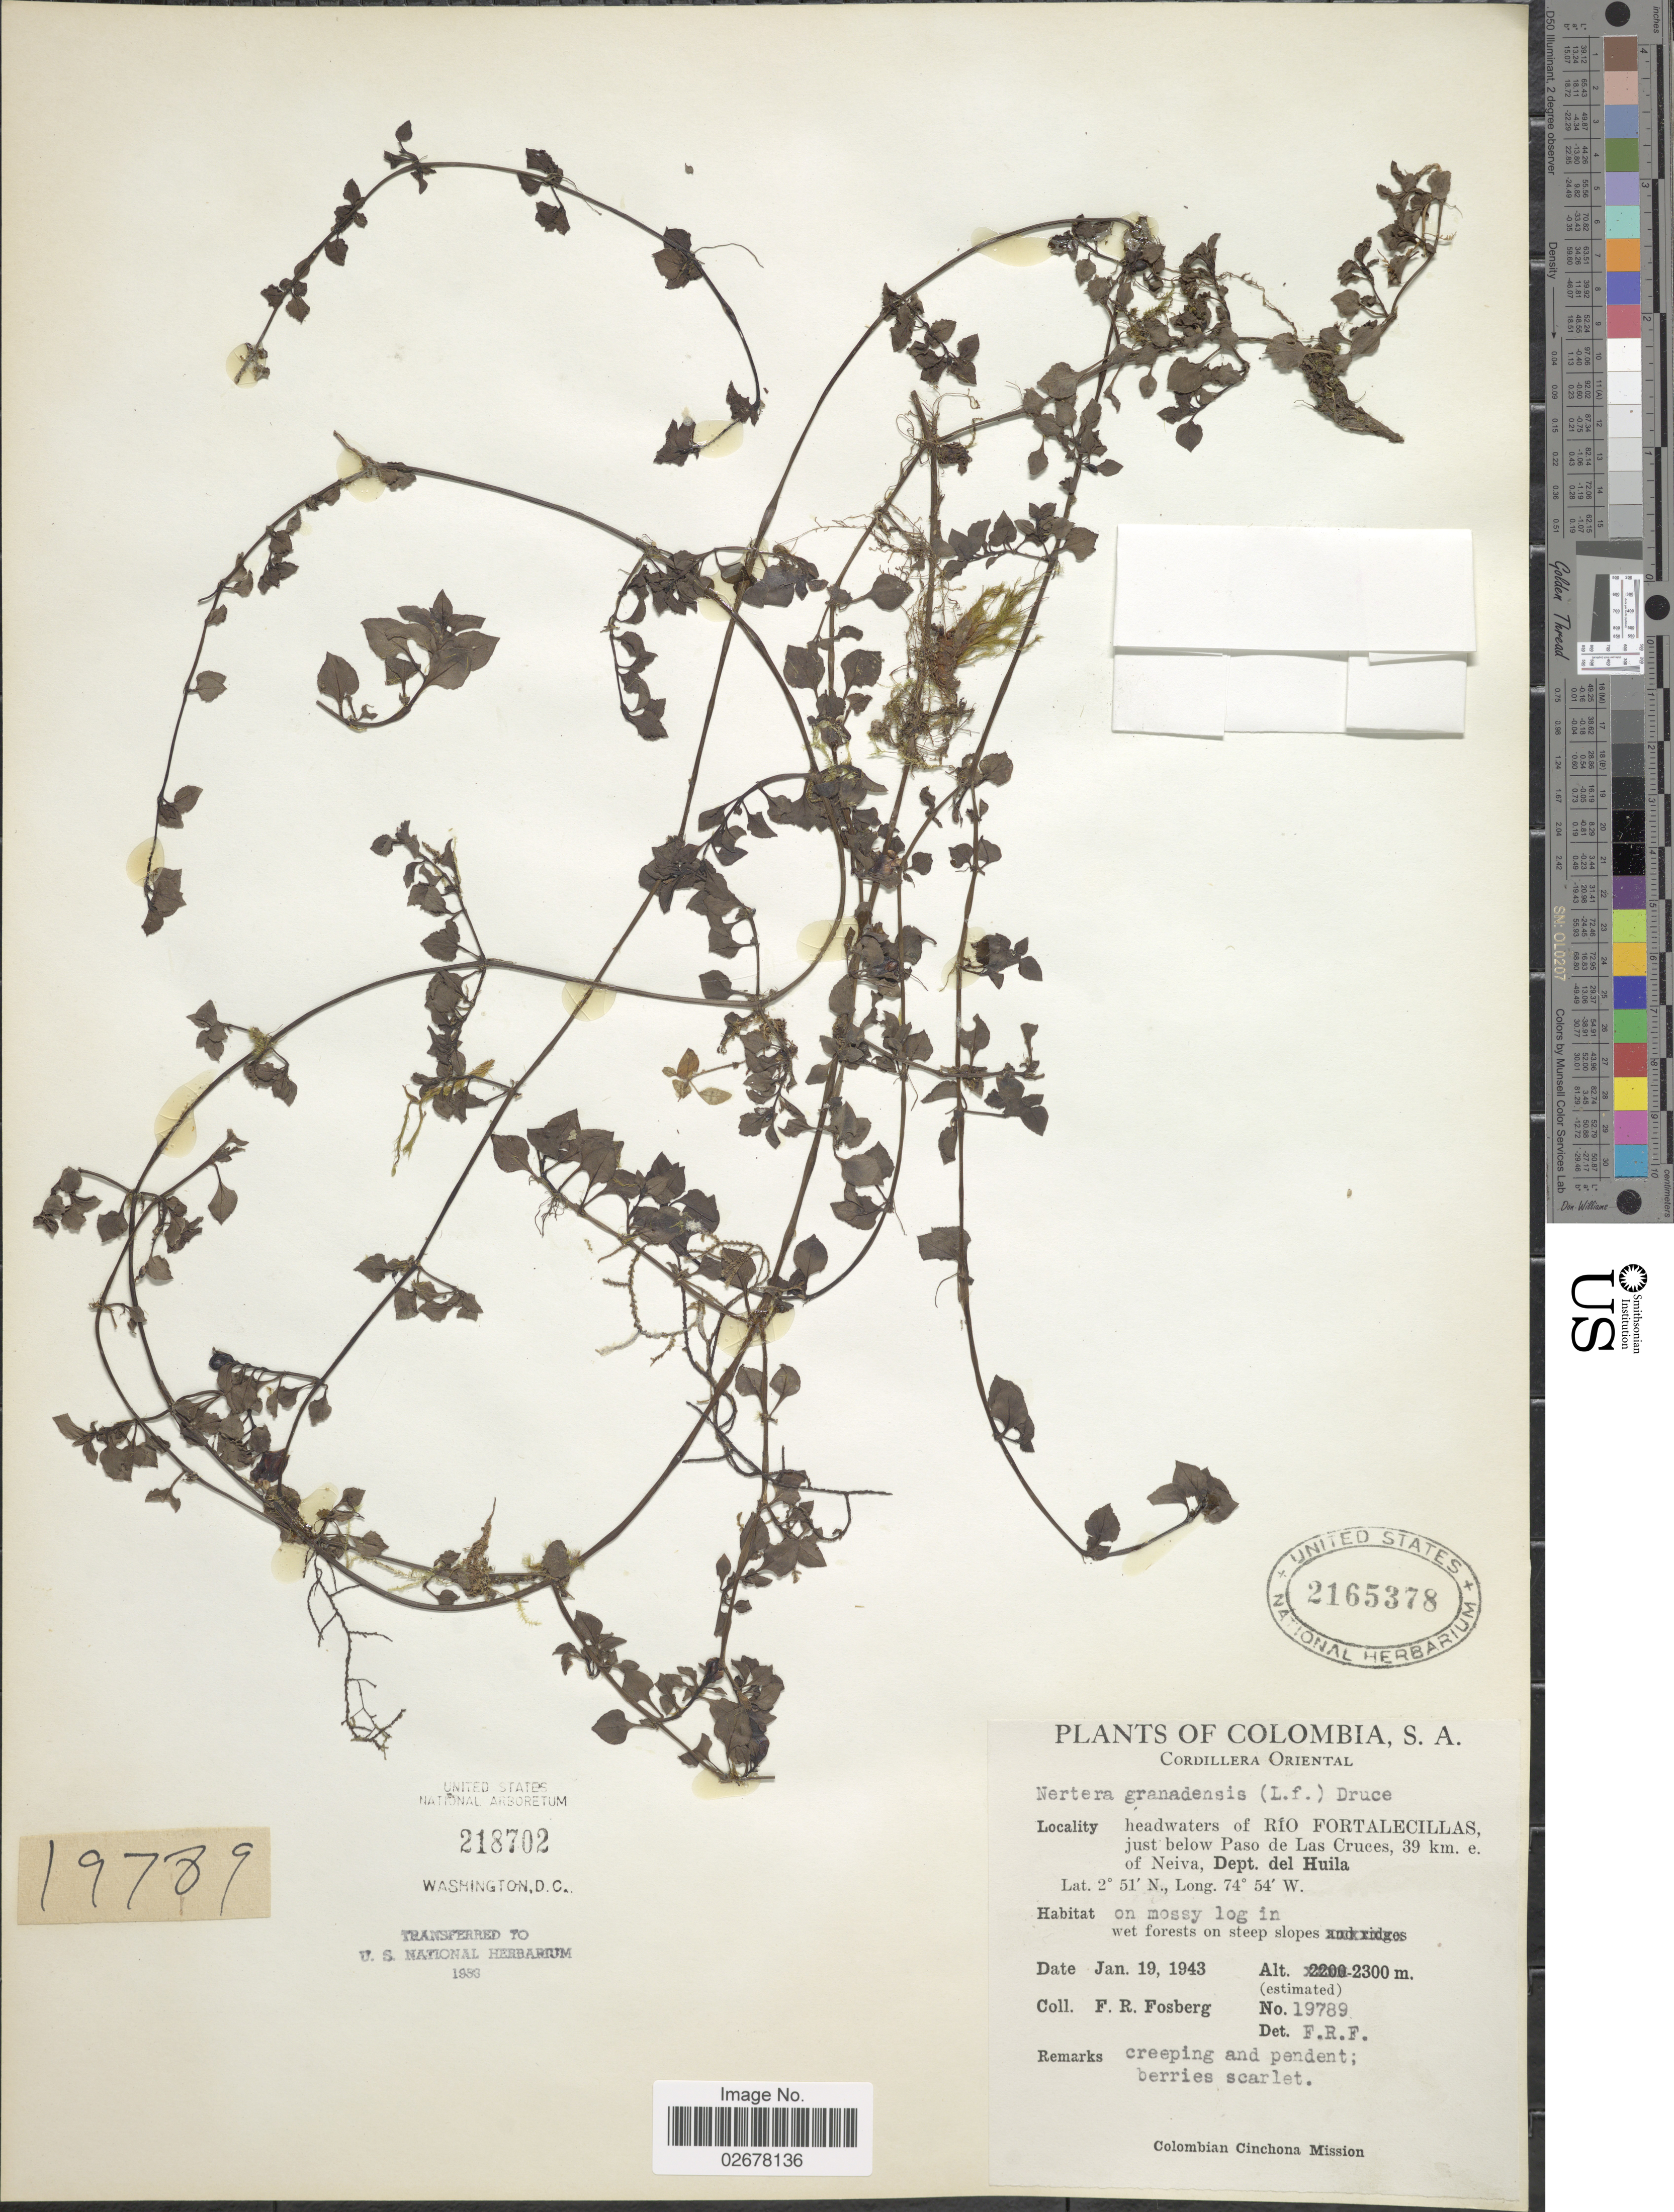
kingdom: Plantae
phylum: Tracheophyta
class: Magnoliopsida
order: Gentianales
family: Rubiaceae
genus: Nertera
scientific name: Nertera depressa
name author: Banks & Sol. ex Gaertn.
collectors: F. R. Fosberg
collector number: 19789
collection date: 1943-01-19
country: Colombia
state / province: Huila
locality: Cordillera Oriental, headwaters of Río Fortalecillas, just below Paso de Las Cruces, 39 km e. of Neiva, Dept. del Huila, on mossy log in wet forests on steep slopes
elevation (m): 2300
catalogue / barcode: US 2165378